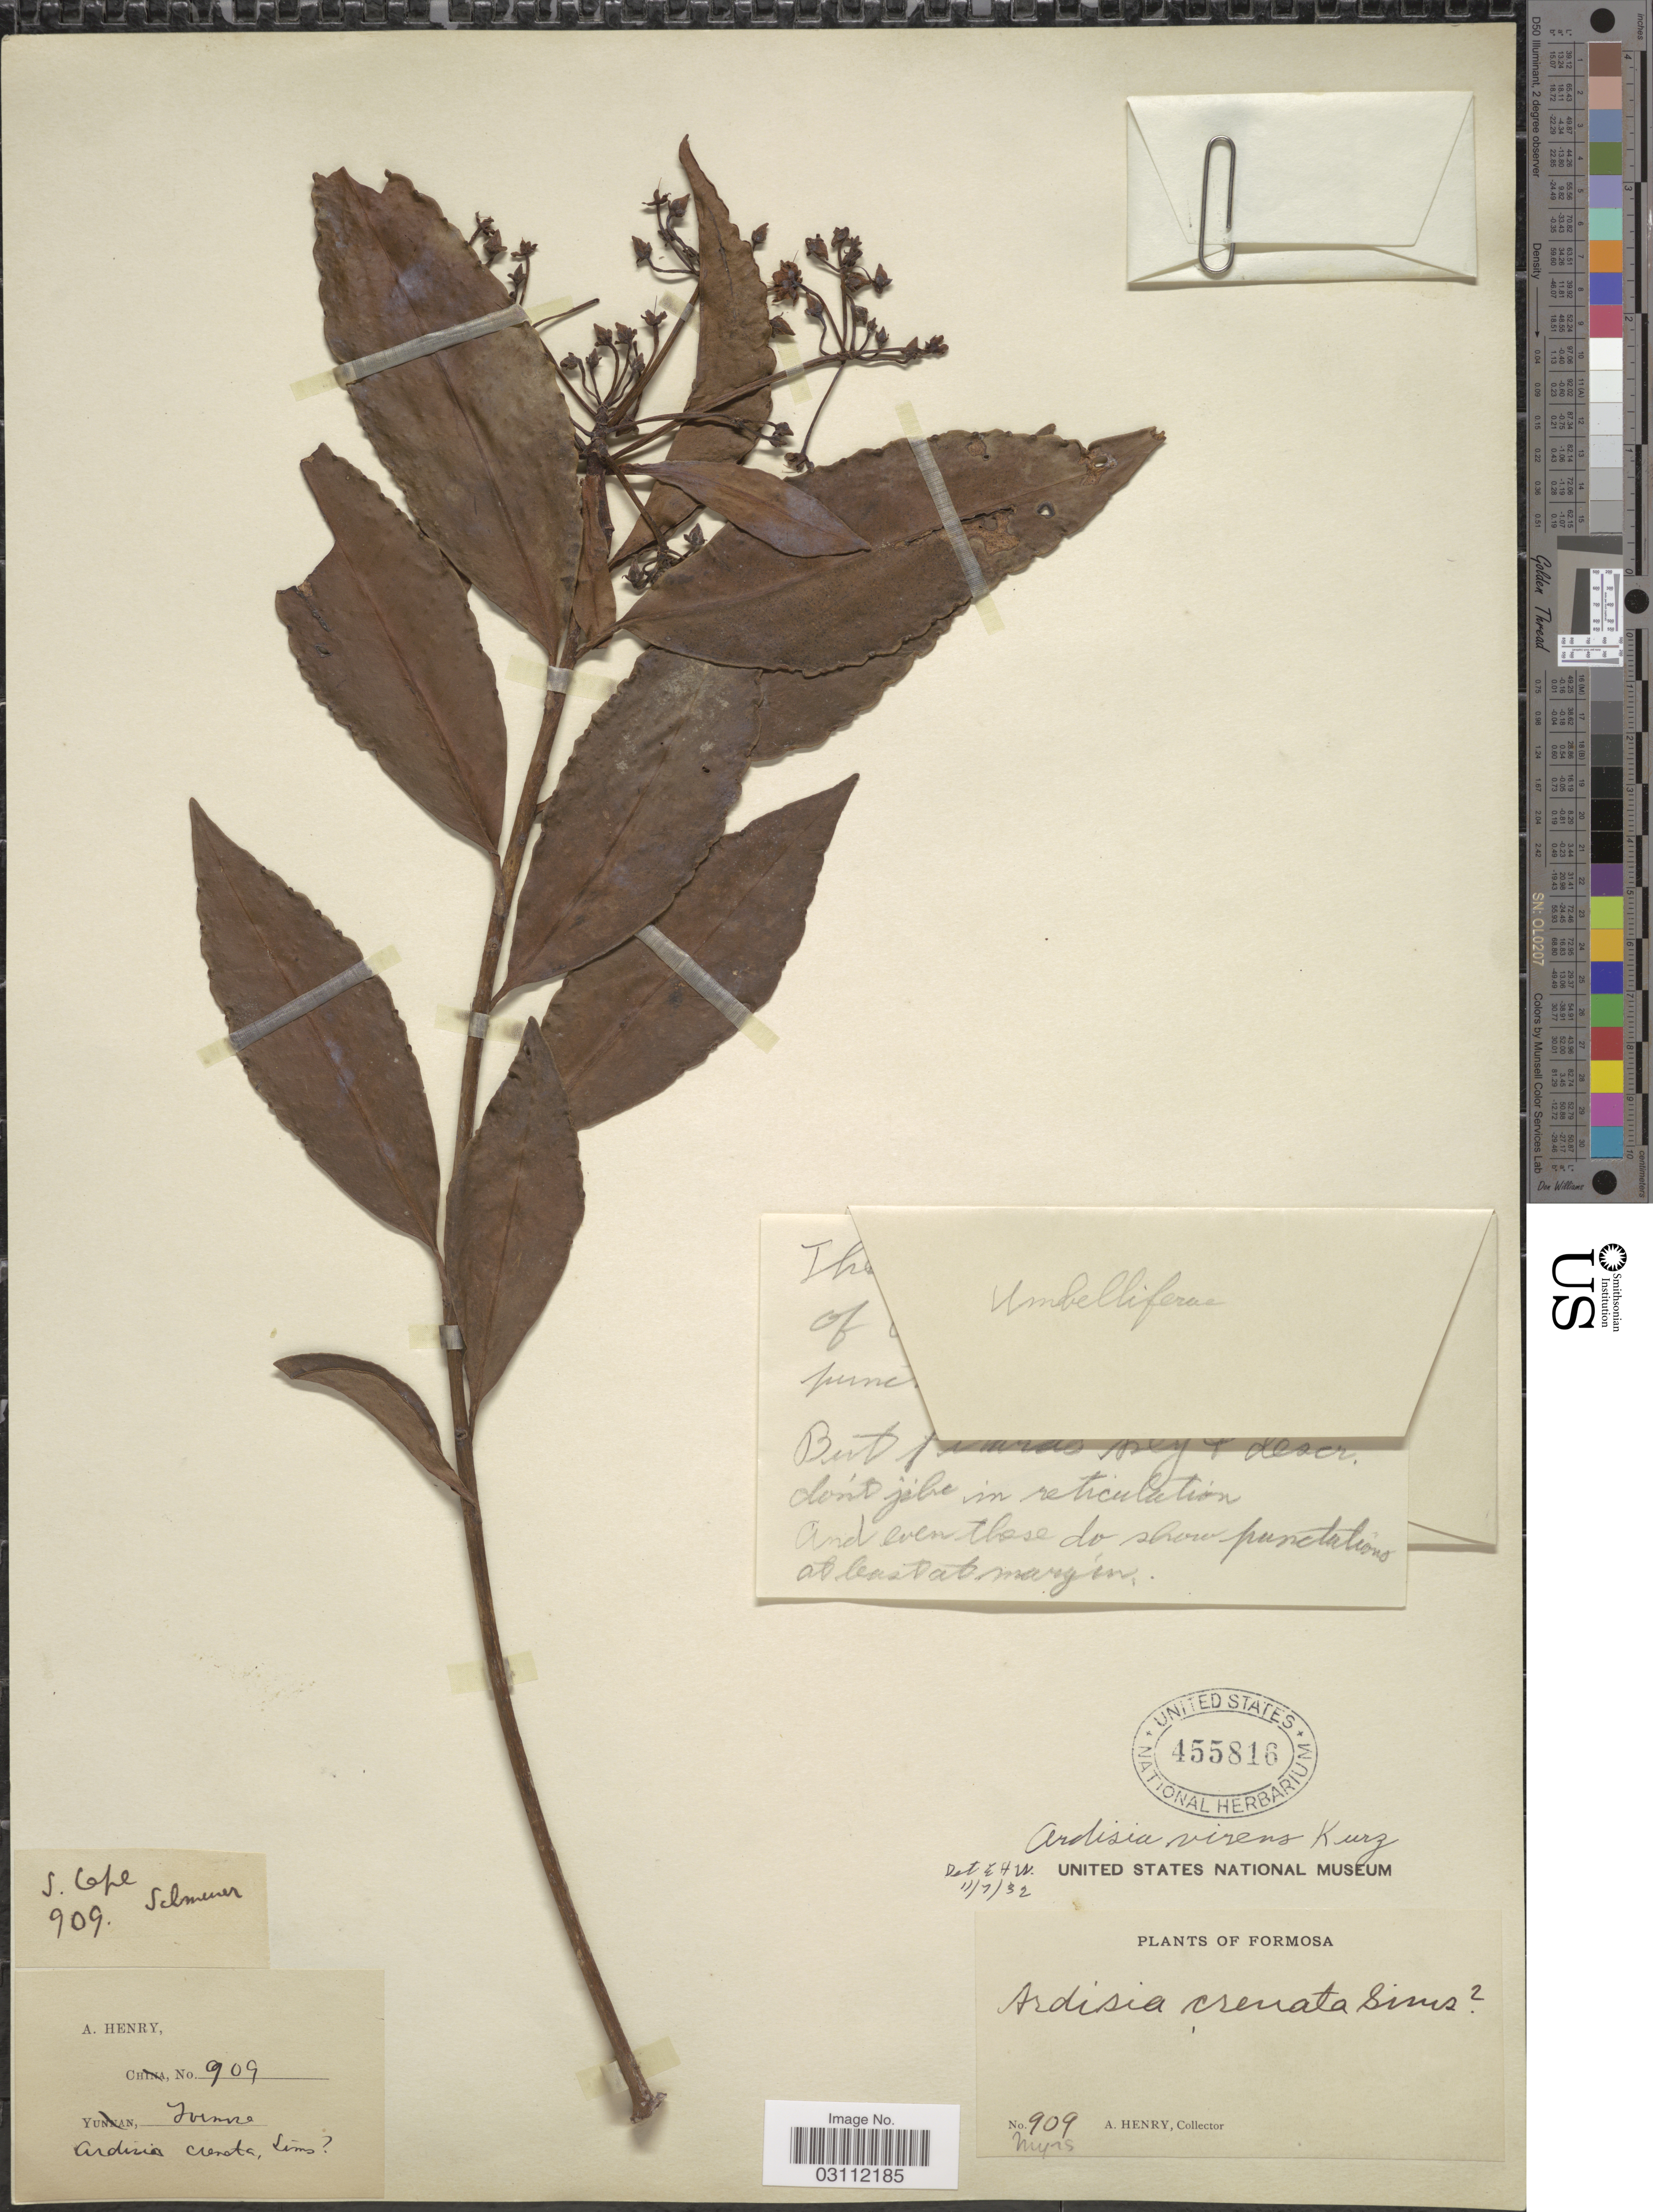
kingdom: Plantae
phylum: Tracheophyta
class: Magnoliopsida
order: Ericales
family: Primulaceae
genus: Ardisia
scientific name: Ardisia virens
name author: Kurz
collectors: A. Henry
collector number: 909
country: Taiwan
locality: Formosa.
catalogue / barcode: US 455816